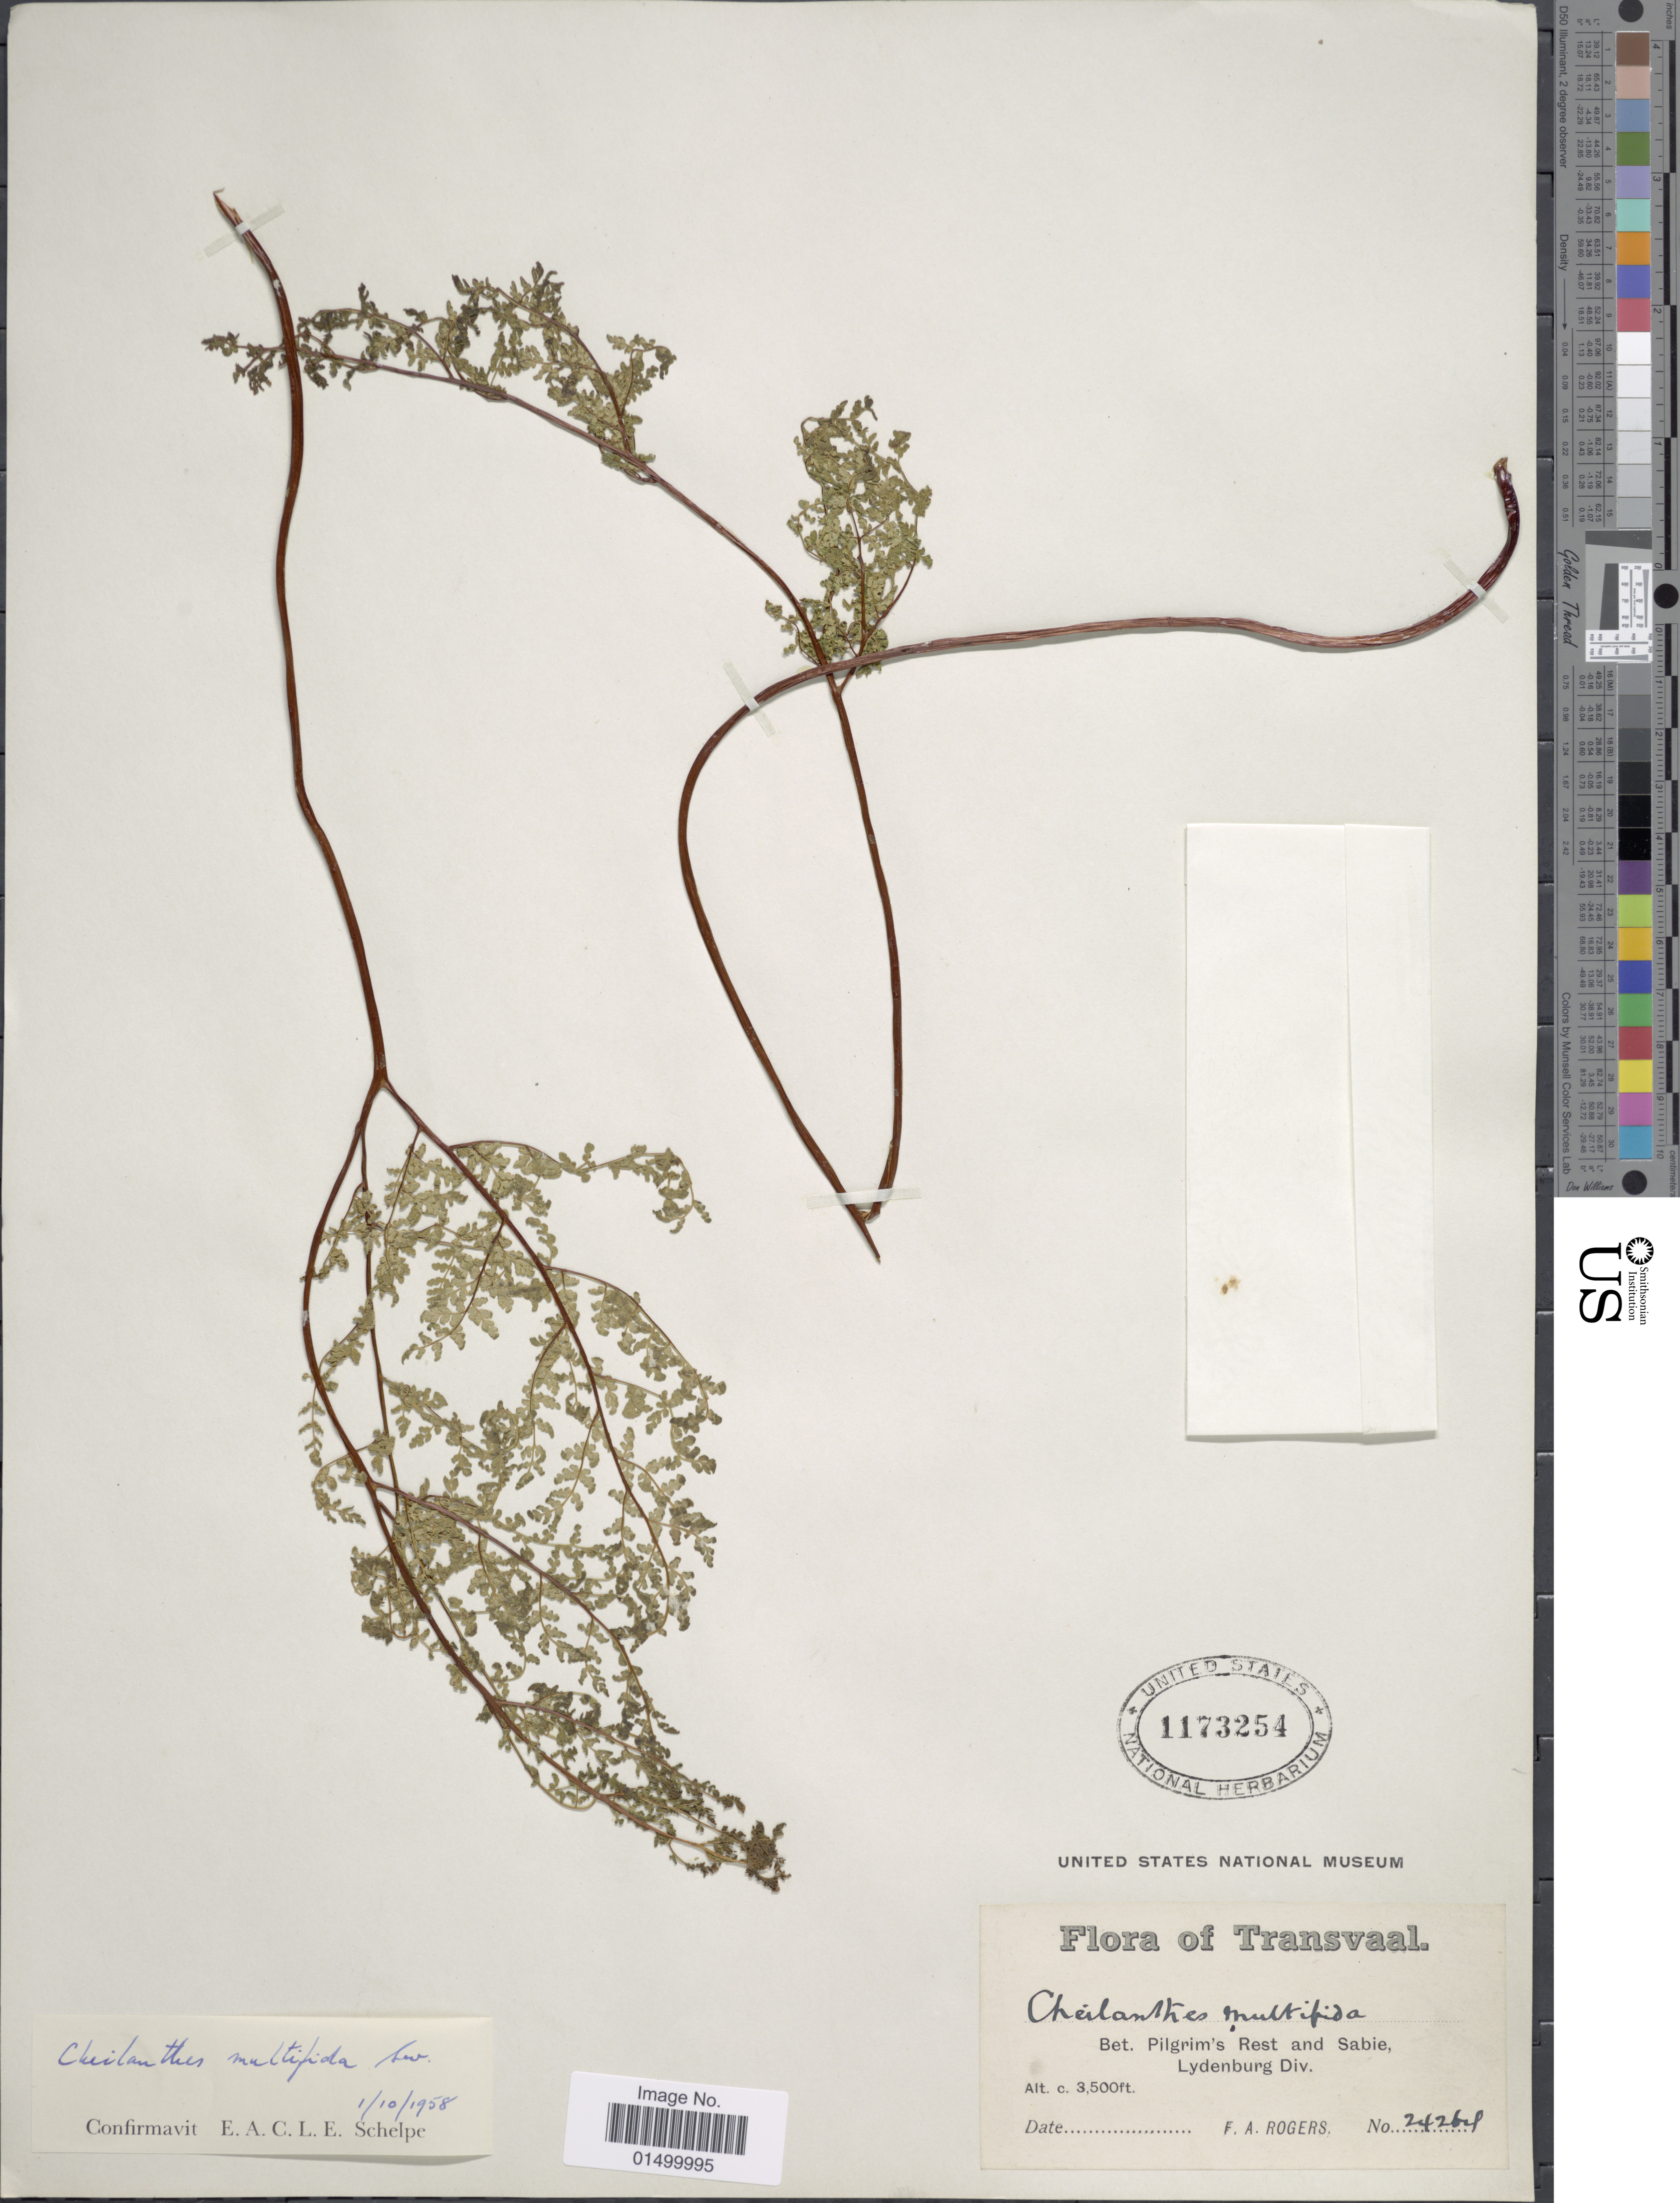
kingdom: Plantae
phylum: Tracheophyta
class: Polypodiopsida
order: Polypodiales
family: Pteridaceae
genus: Cheilanthes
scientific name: Cheilanthes multifida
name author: Sw.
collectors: F. A. Rogers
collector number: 24264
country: South Africa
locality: Transvaal, Bet. Pilgrim's Rest and Sabie Lyndenburg Div.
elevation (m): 1067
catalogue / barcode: US 1173254